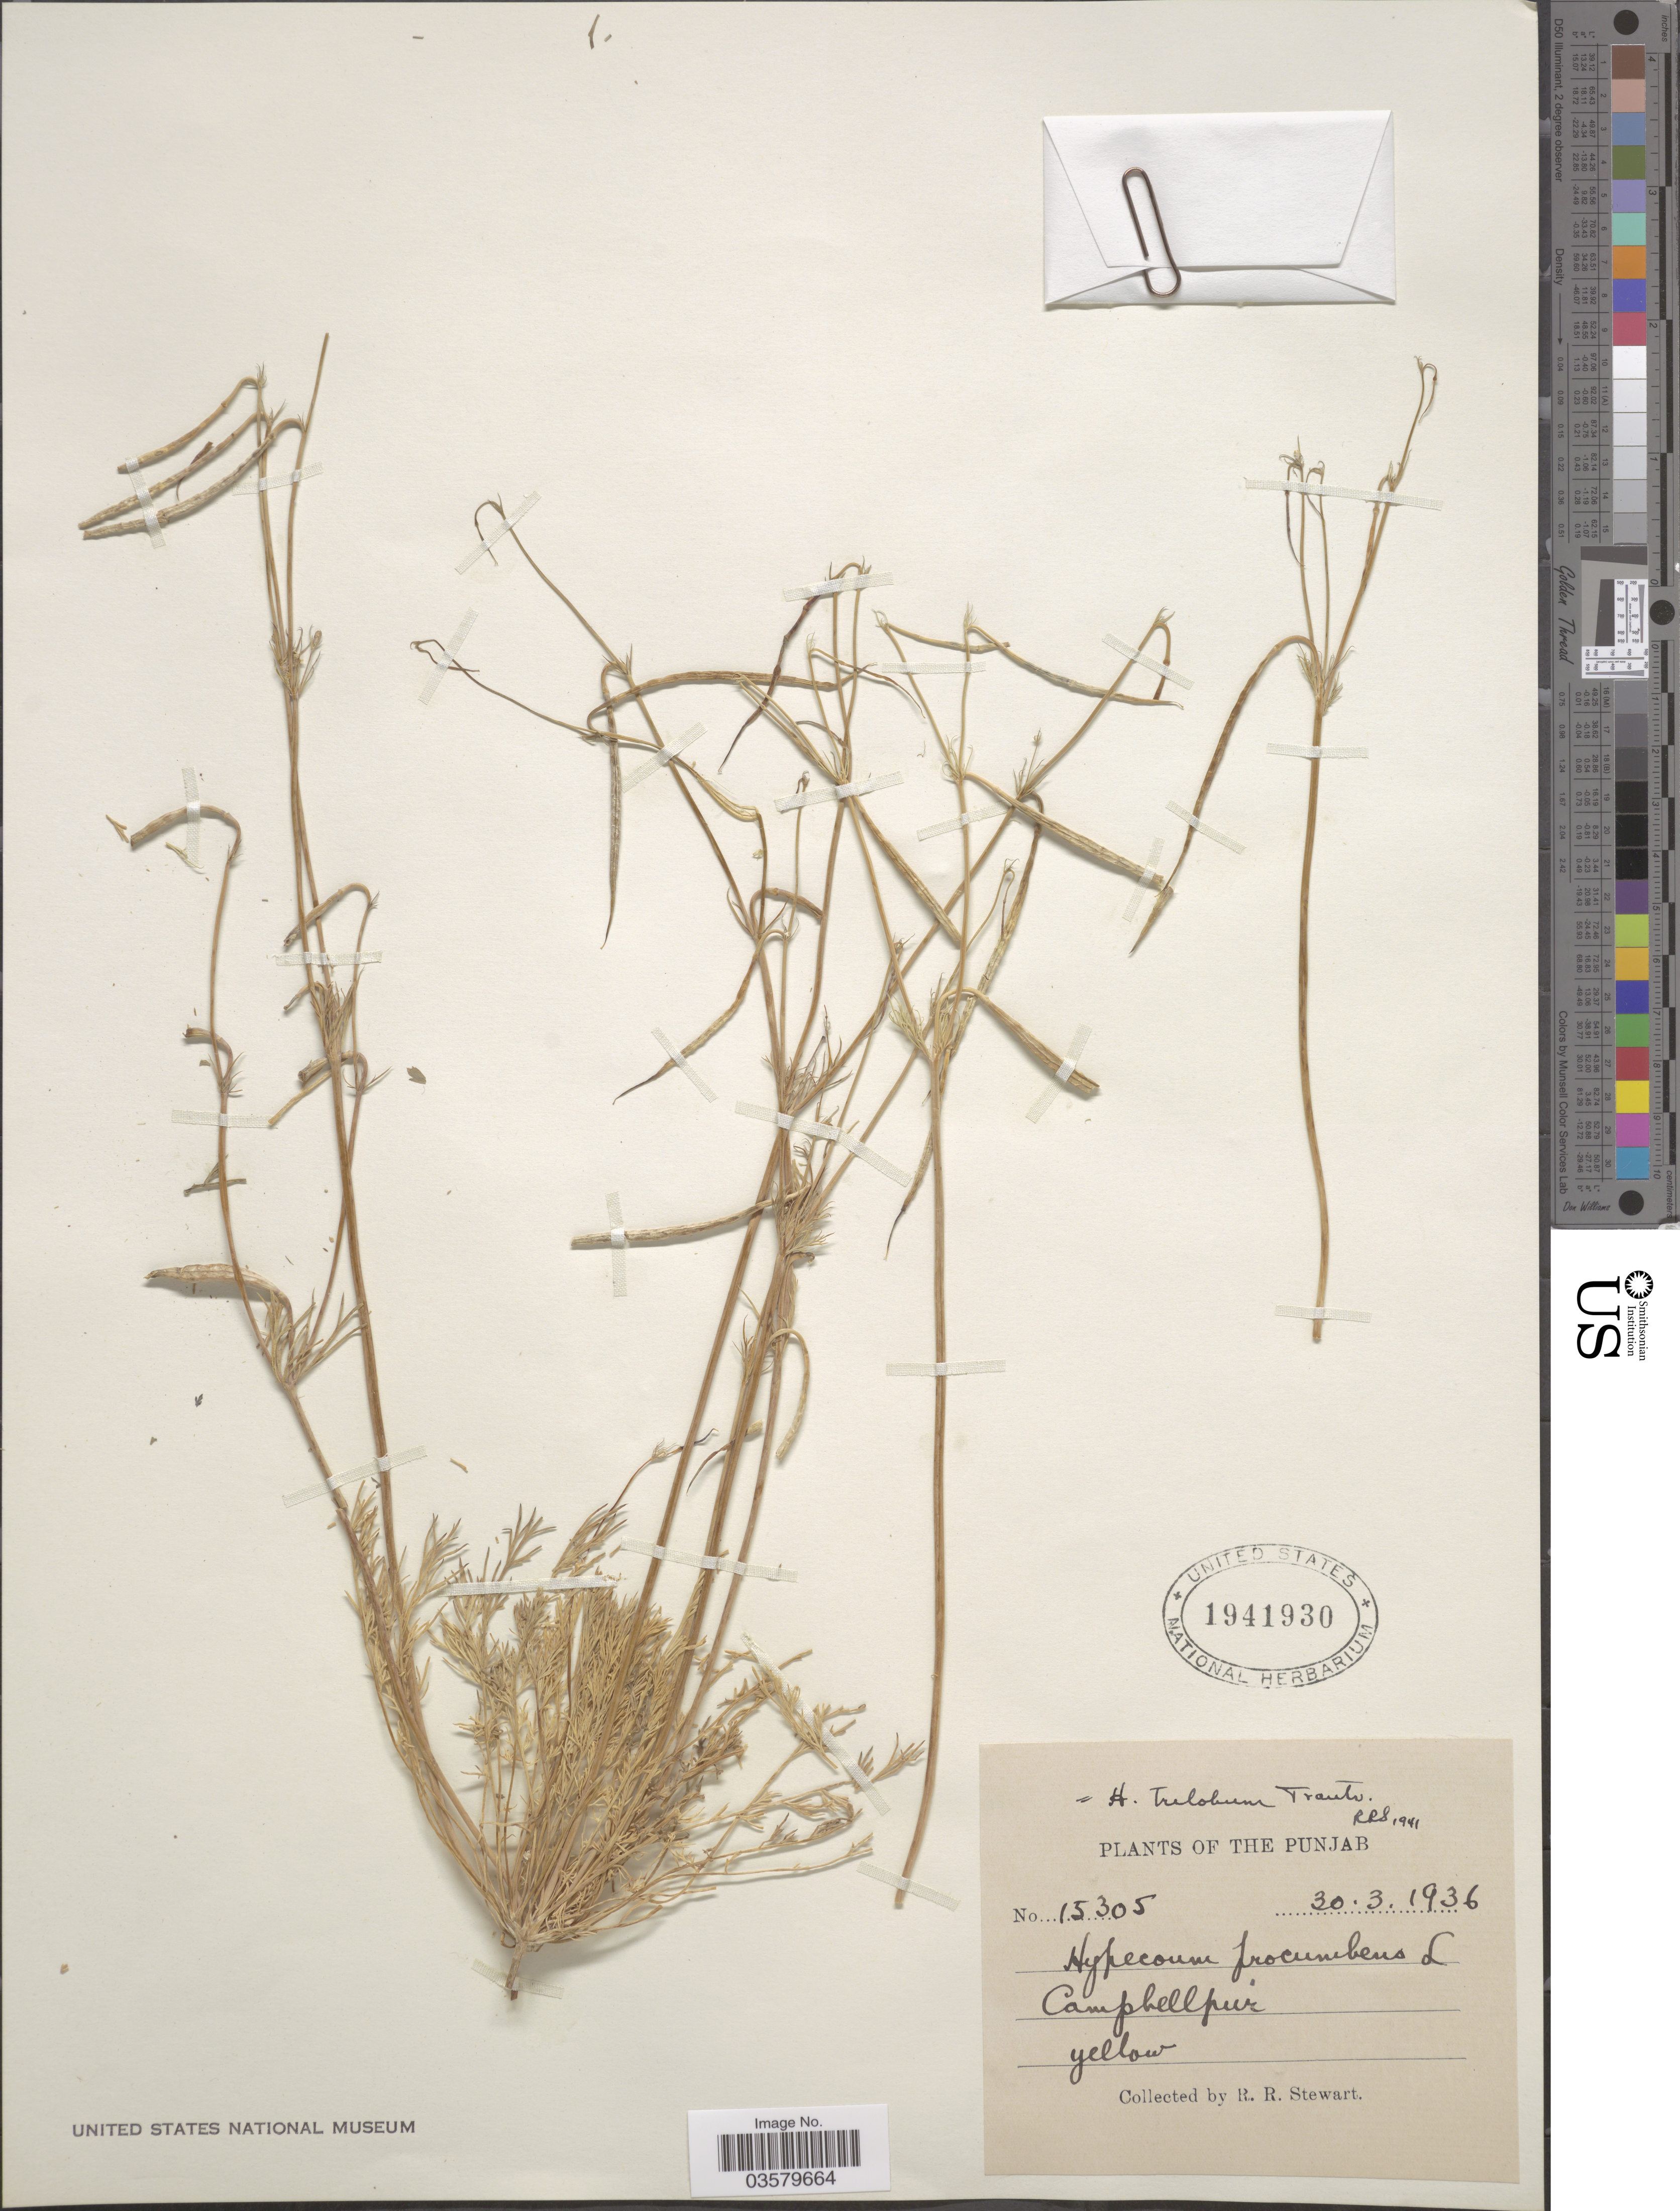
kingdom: Plantae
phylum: Tracheophyta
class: Magnoliopsida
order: Ranunculales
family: Papaveraceae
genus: Hypecoum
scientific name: Hypecoum procumbens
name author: L.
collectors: R. Stewart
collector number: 15305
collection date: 1936-03-30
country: Pakistan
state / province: Punjab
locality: Campbellpur.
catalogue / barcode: US 1941930